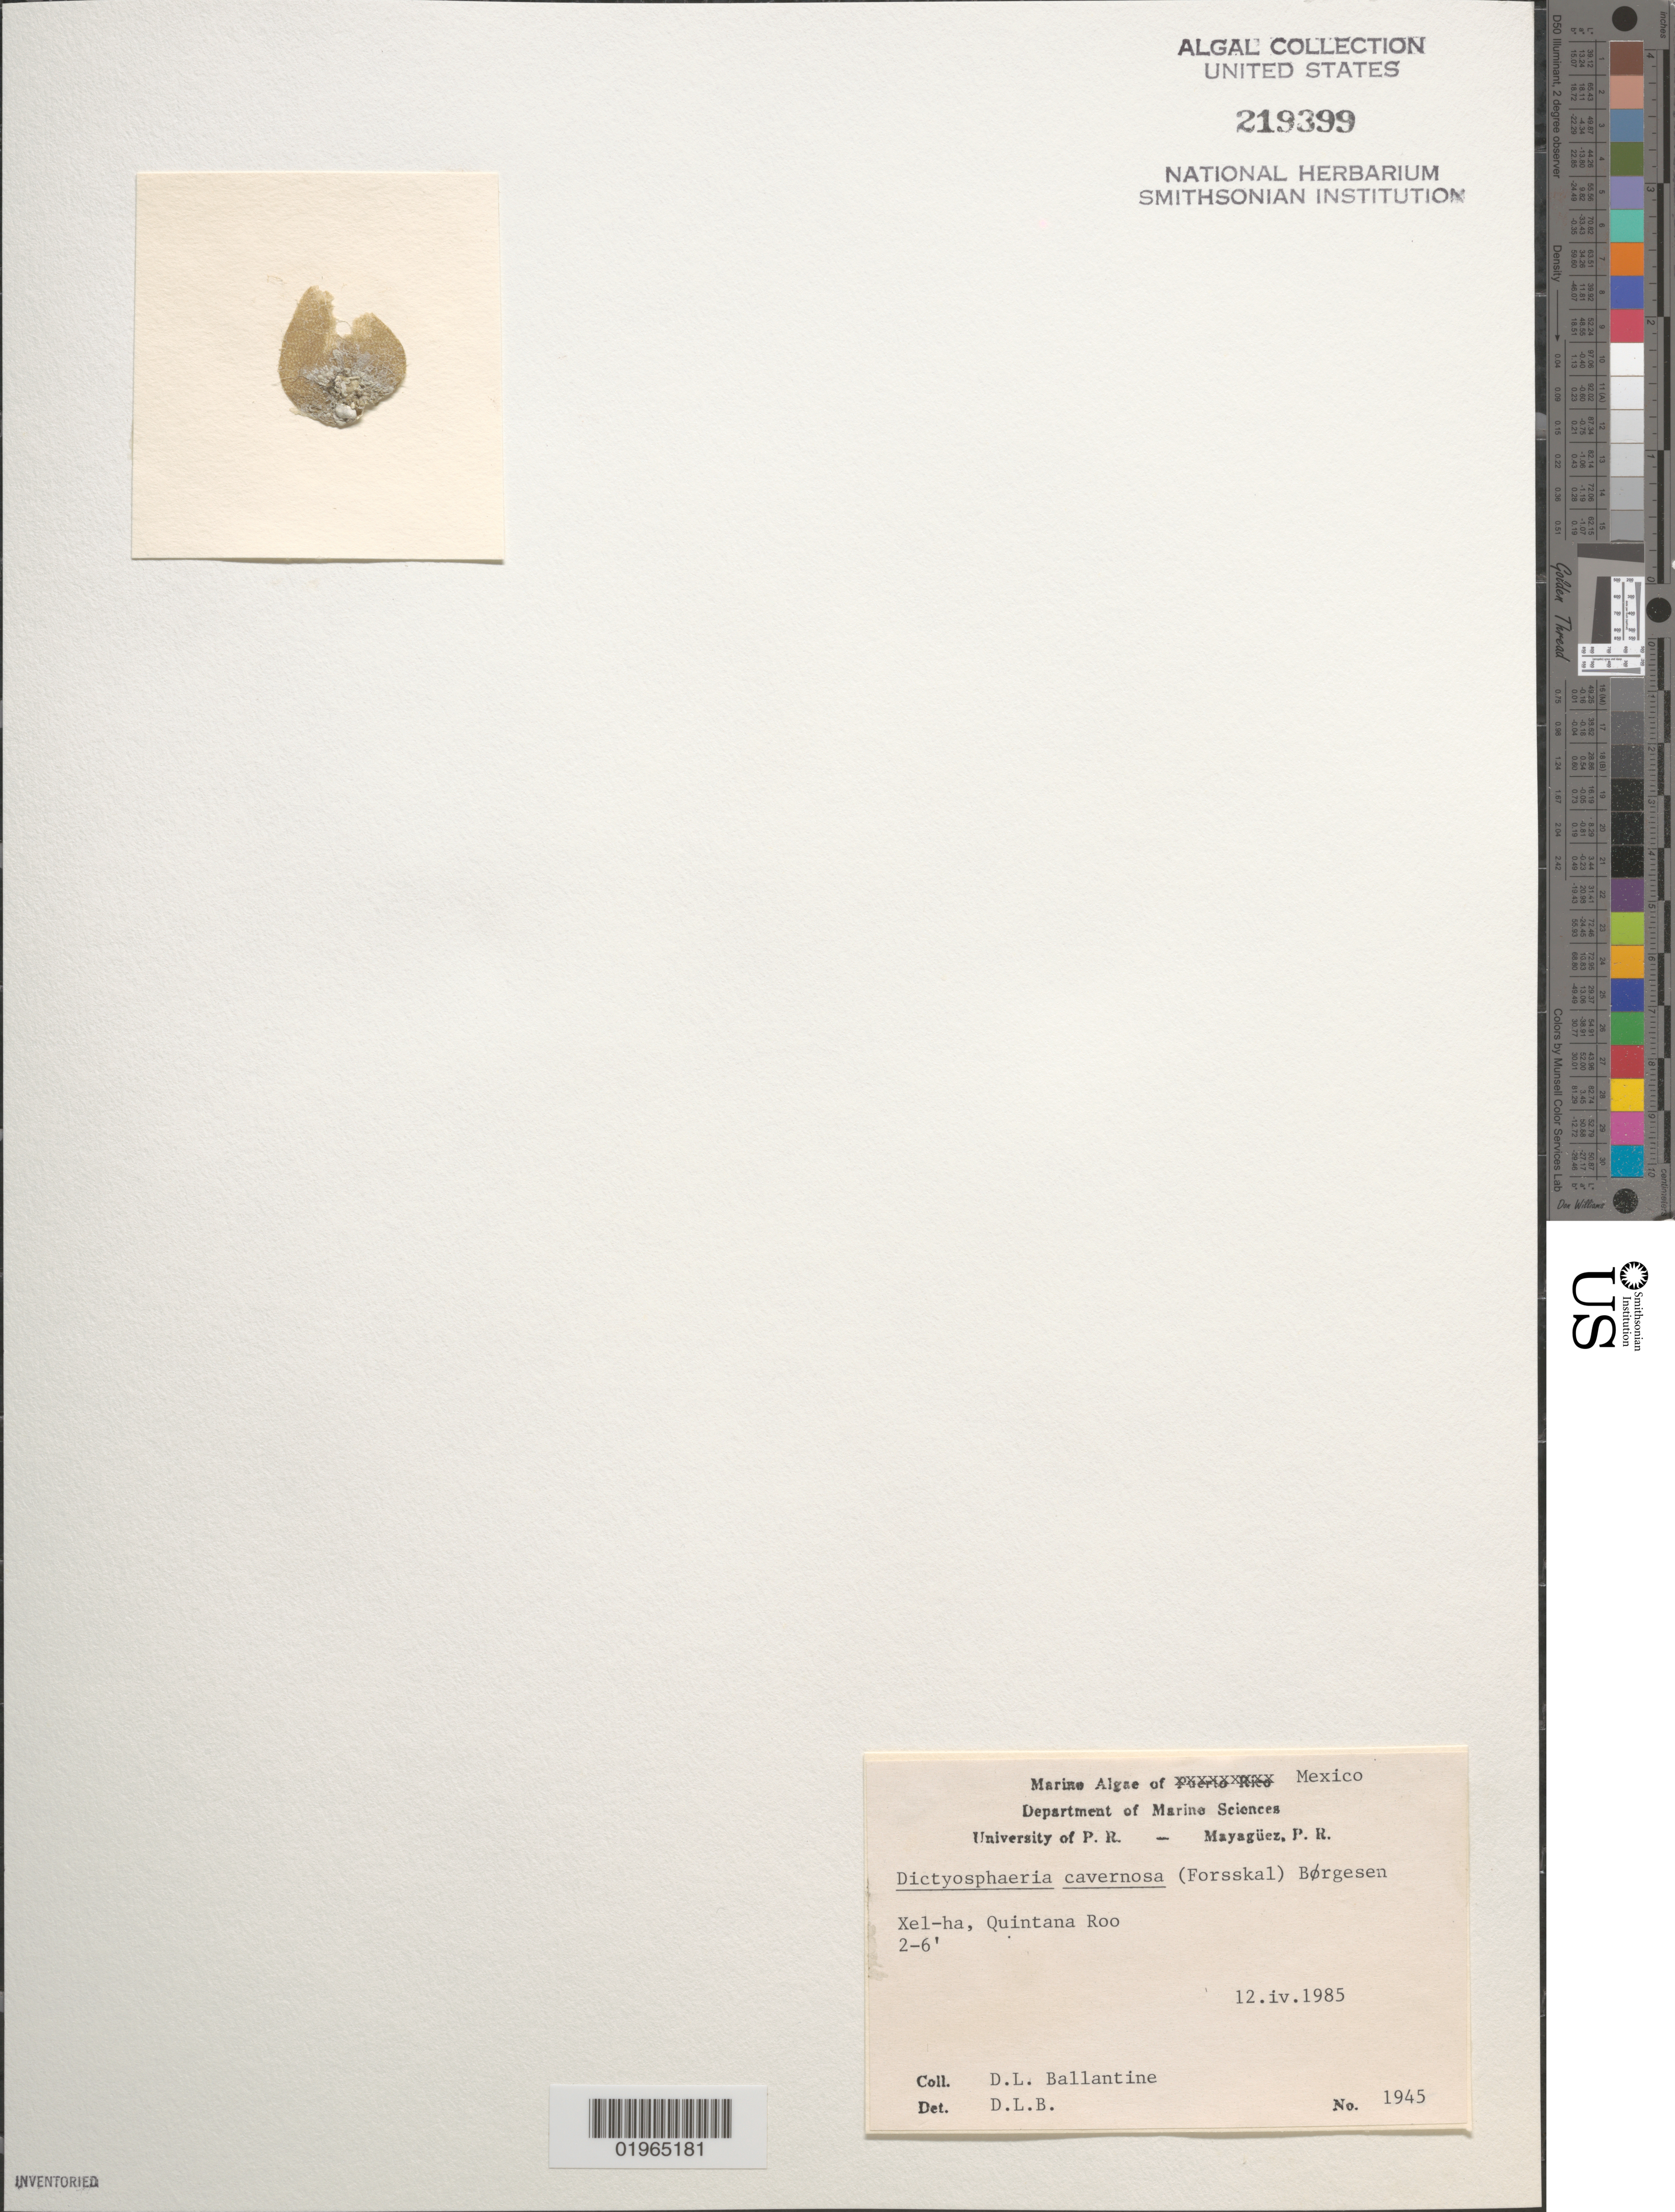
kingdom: Plantae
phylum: Chlorophyta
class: Ulvophyceae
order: Siphonocladales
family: Siphonocladaceae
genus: Dictyosphaeria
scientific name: Dictyosphaeria cavernosa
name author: (Forssk.) Børgesen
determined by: Ballantine, D. L.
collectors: D.L. Ballantine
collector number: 1945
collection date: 1985-04-12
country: Mexico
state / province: Quintana Roo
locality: Xel-ha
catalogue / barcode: US 219399